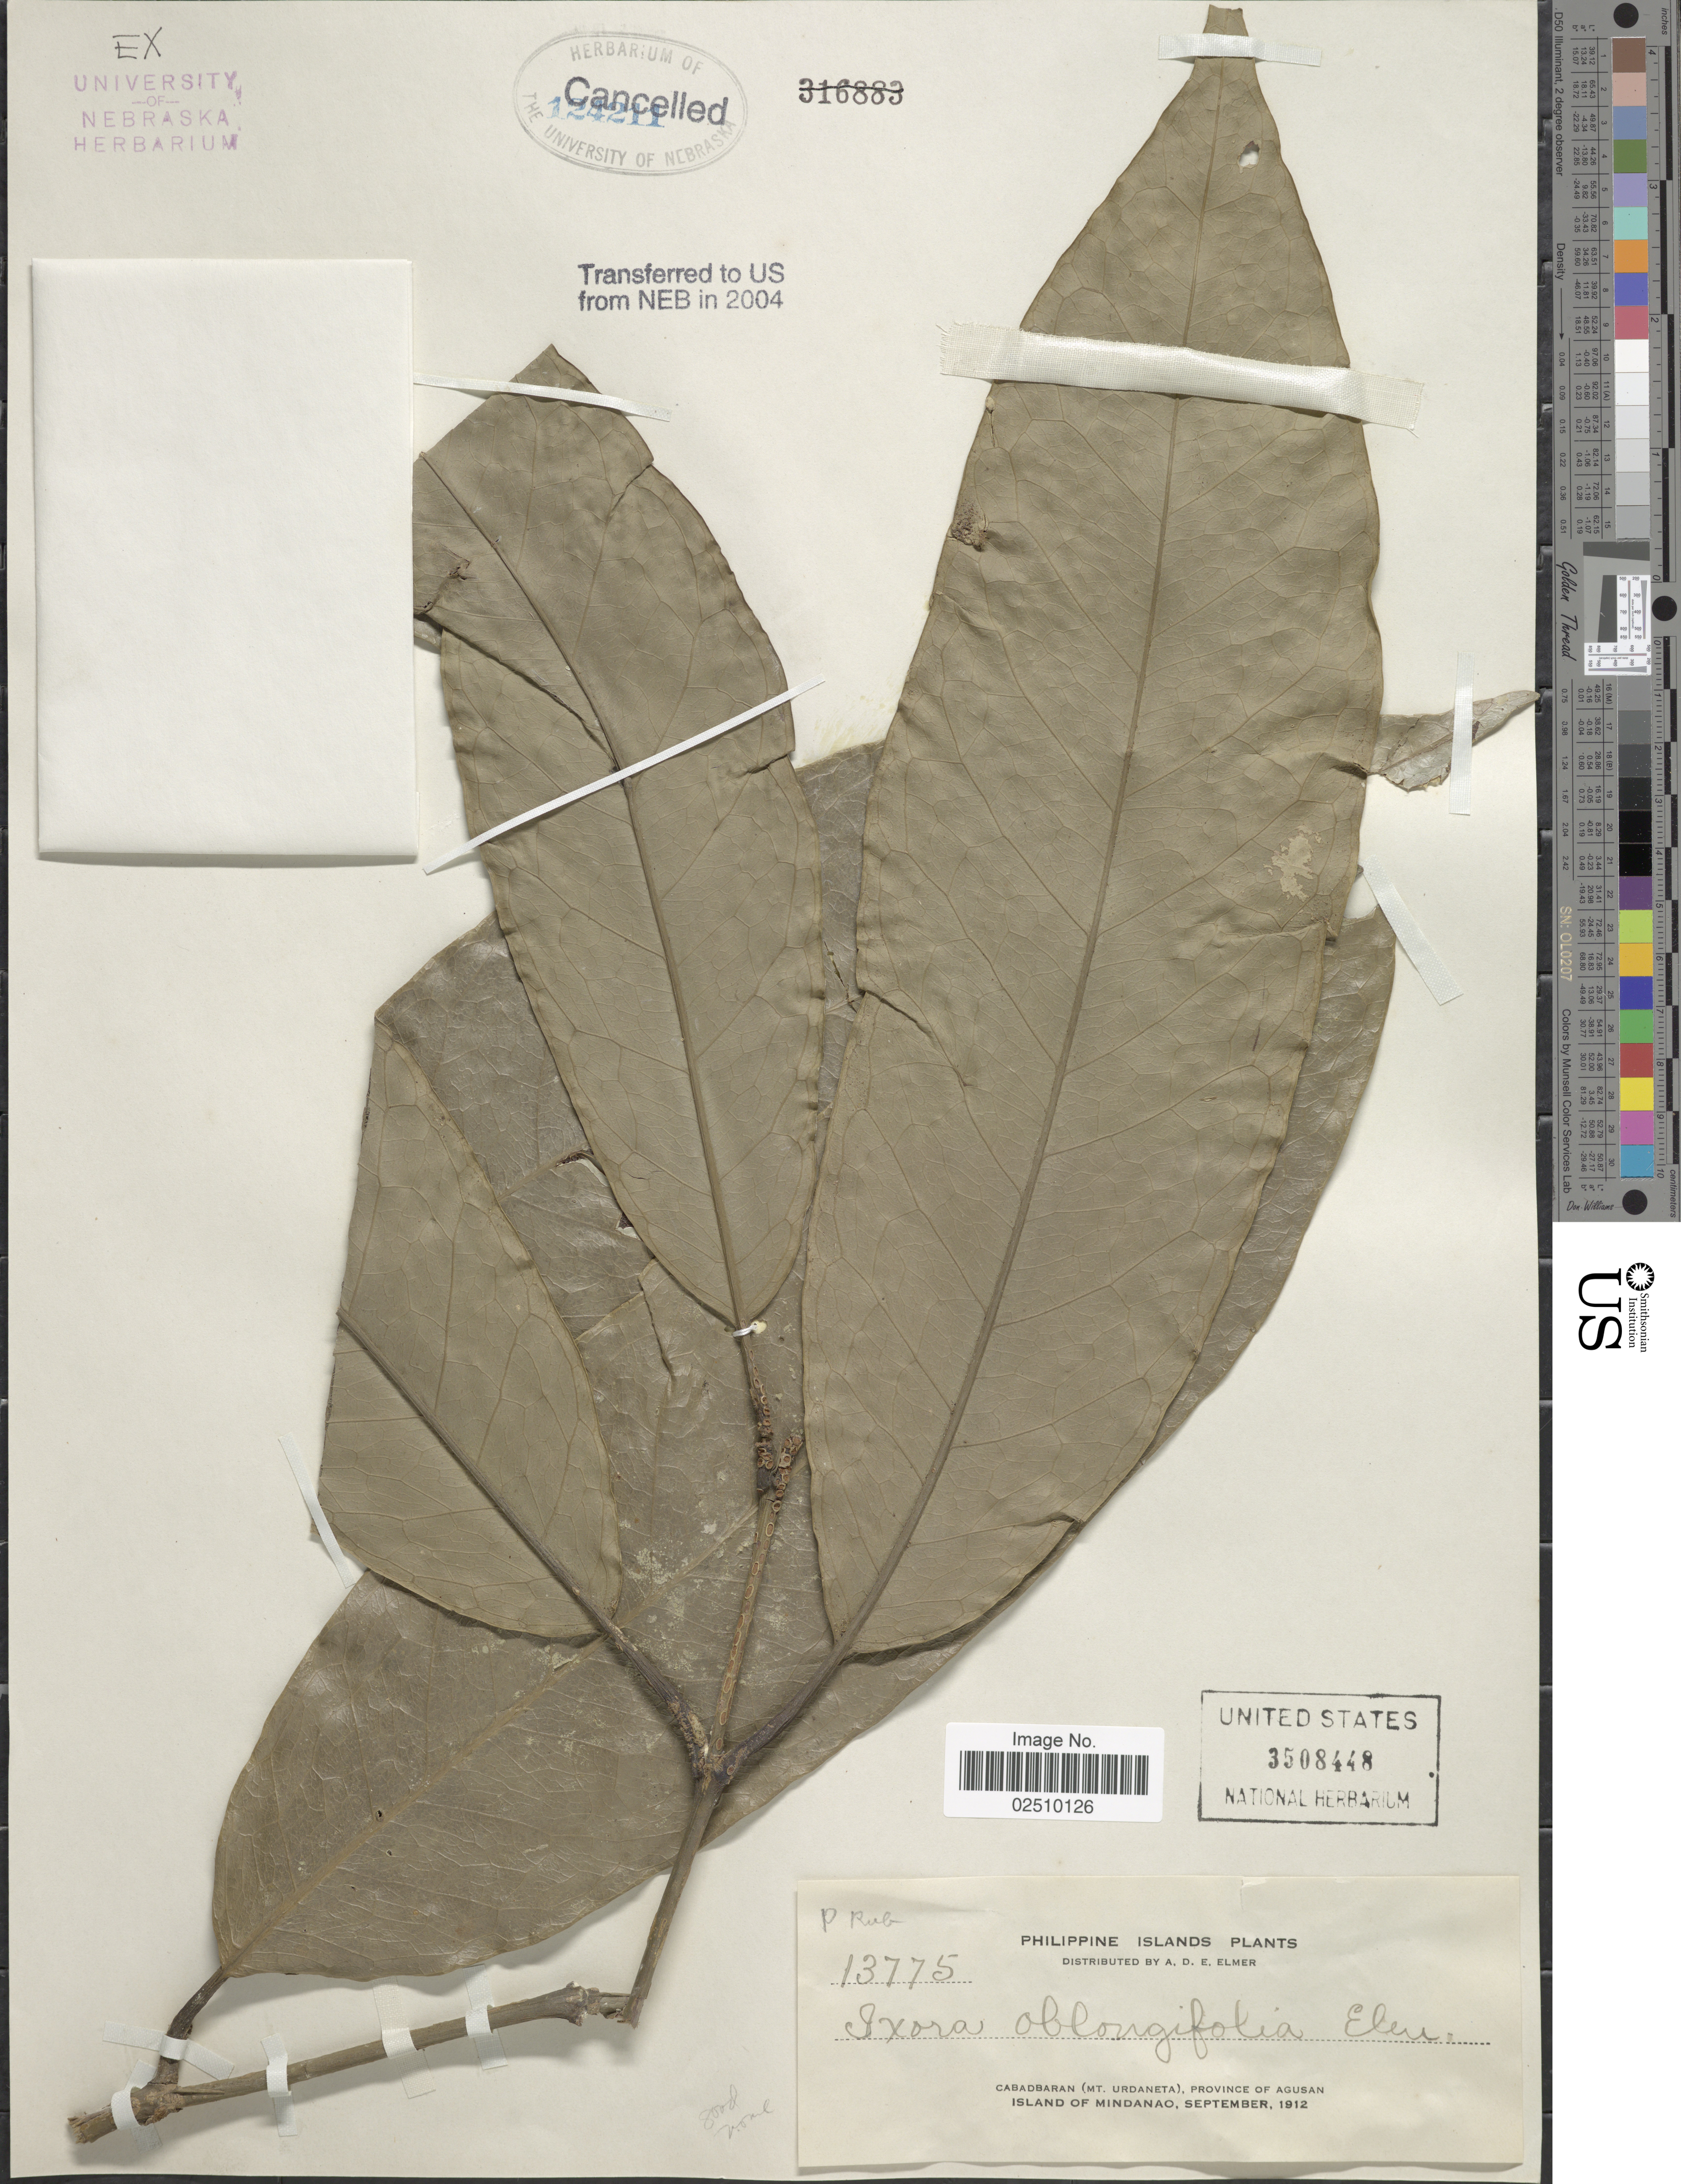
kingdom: Plantae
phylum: Tracheophyta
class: Magnoliopsida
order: Gentianales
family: Rubiaceae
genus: Ixora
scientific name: Ixora oblongifolia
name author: Elmer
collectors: A. D. E. Elmer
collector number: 13775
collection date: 1912-09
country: Philippines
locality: Cabadbaran (Mt. Urdaneta), Province of Agusan. Island of Mindanao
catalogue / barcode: US 3508448